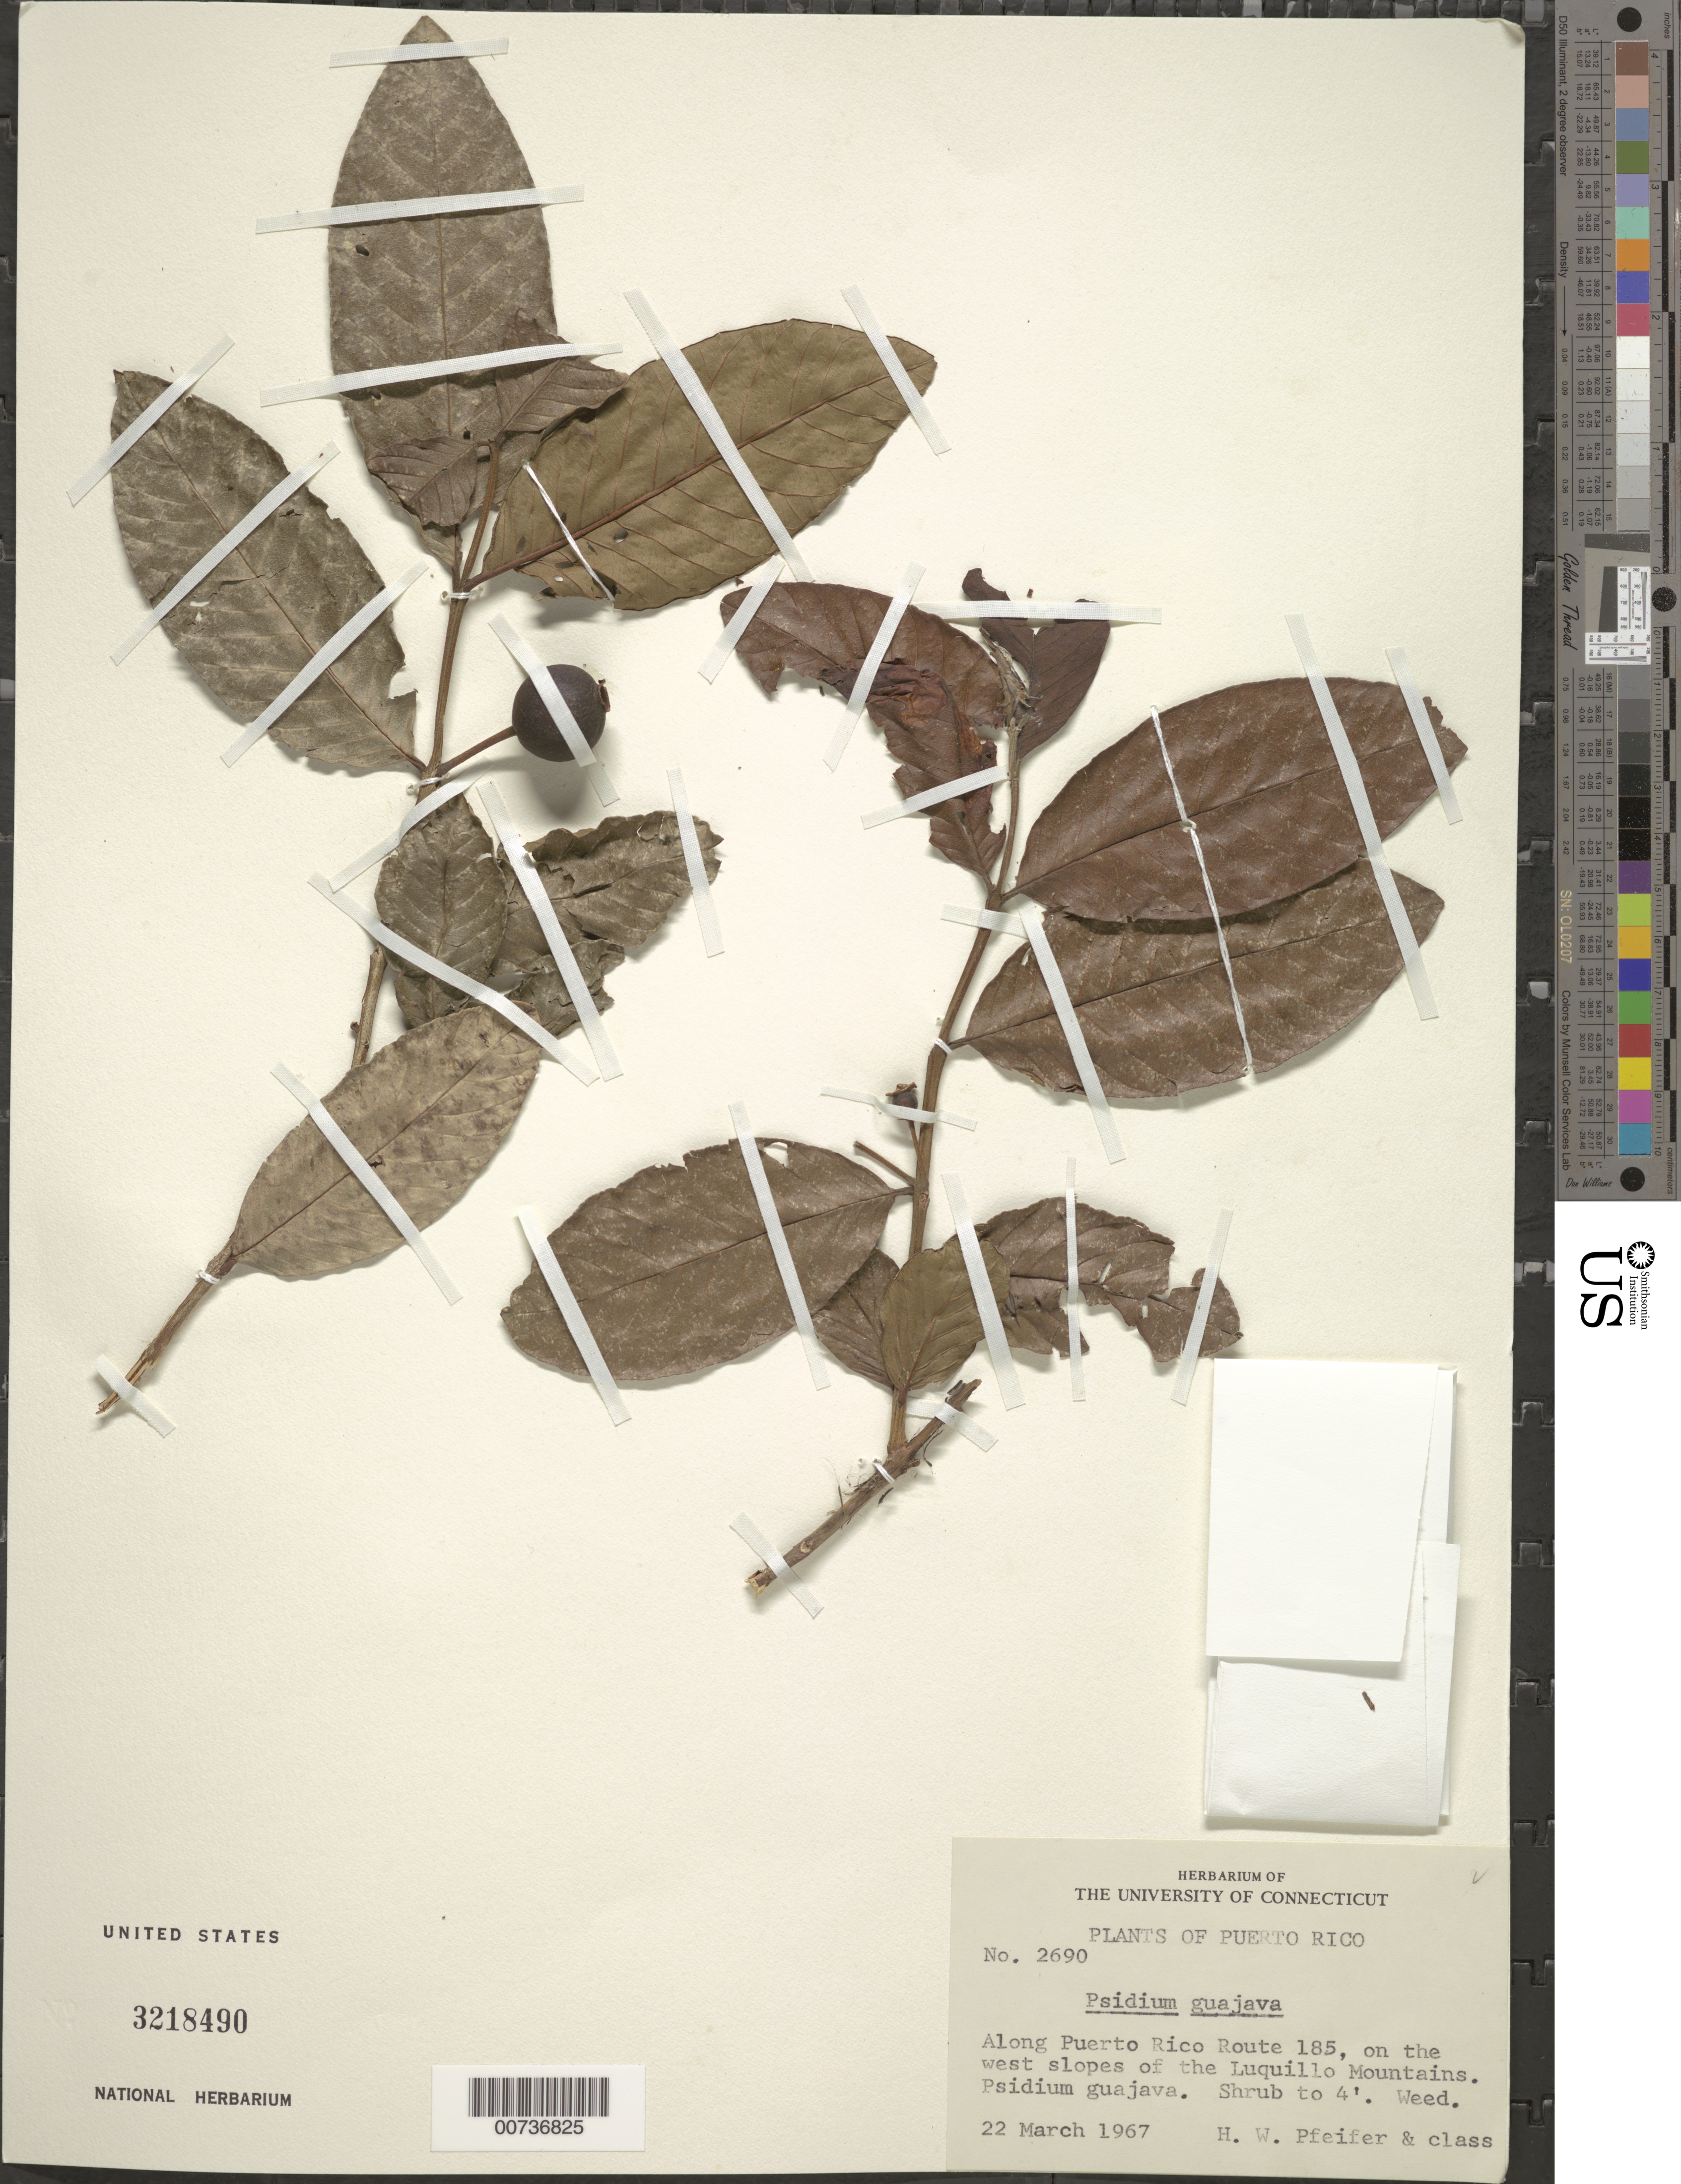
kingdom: Plantae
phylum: Tracheophyta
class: Magnoliopsida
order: Myrtales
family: Myrtaceae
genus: Psidium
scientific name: Psidium guajava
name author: L.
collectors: H. W. Pfeifer & Class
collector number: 2690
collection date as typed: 22 Mar 1967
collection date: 1967-03-22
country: Puerto Rico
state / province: Luquillo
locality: Along Puerto Rico Route 185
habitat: On the west slopes of the Luquillo Mountains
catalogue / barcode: US 3218490